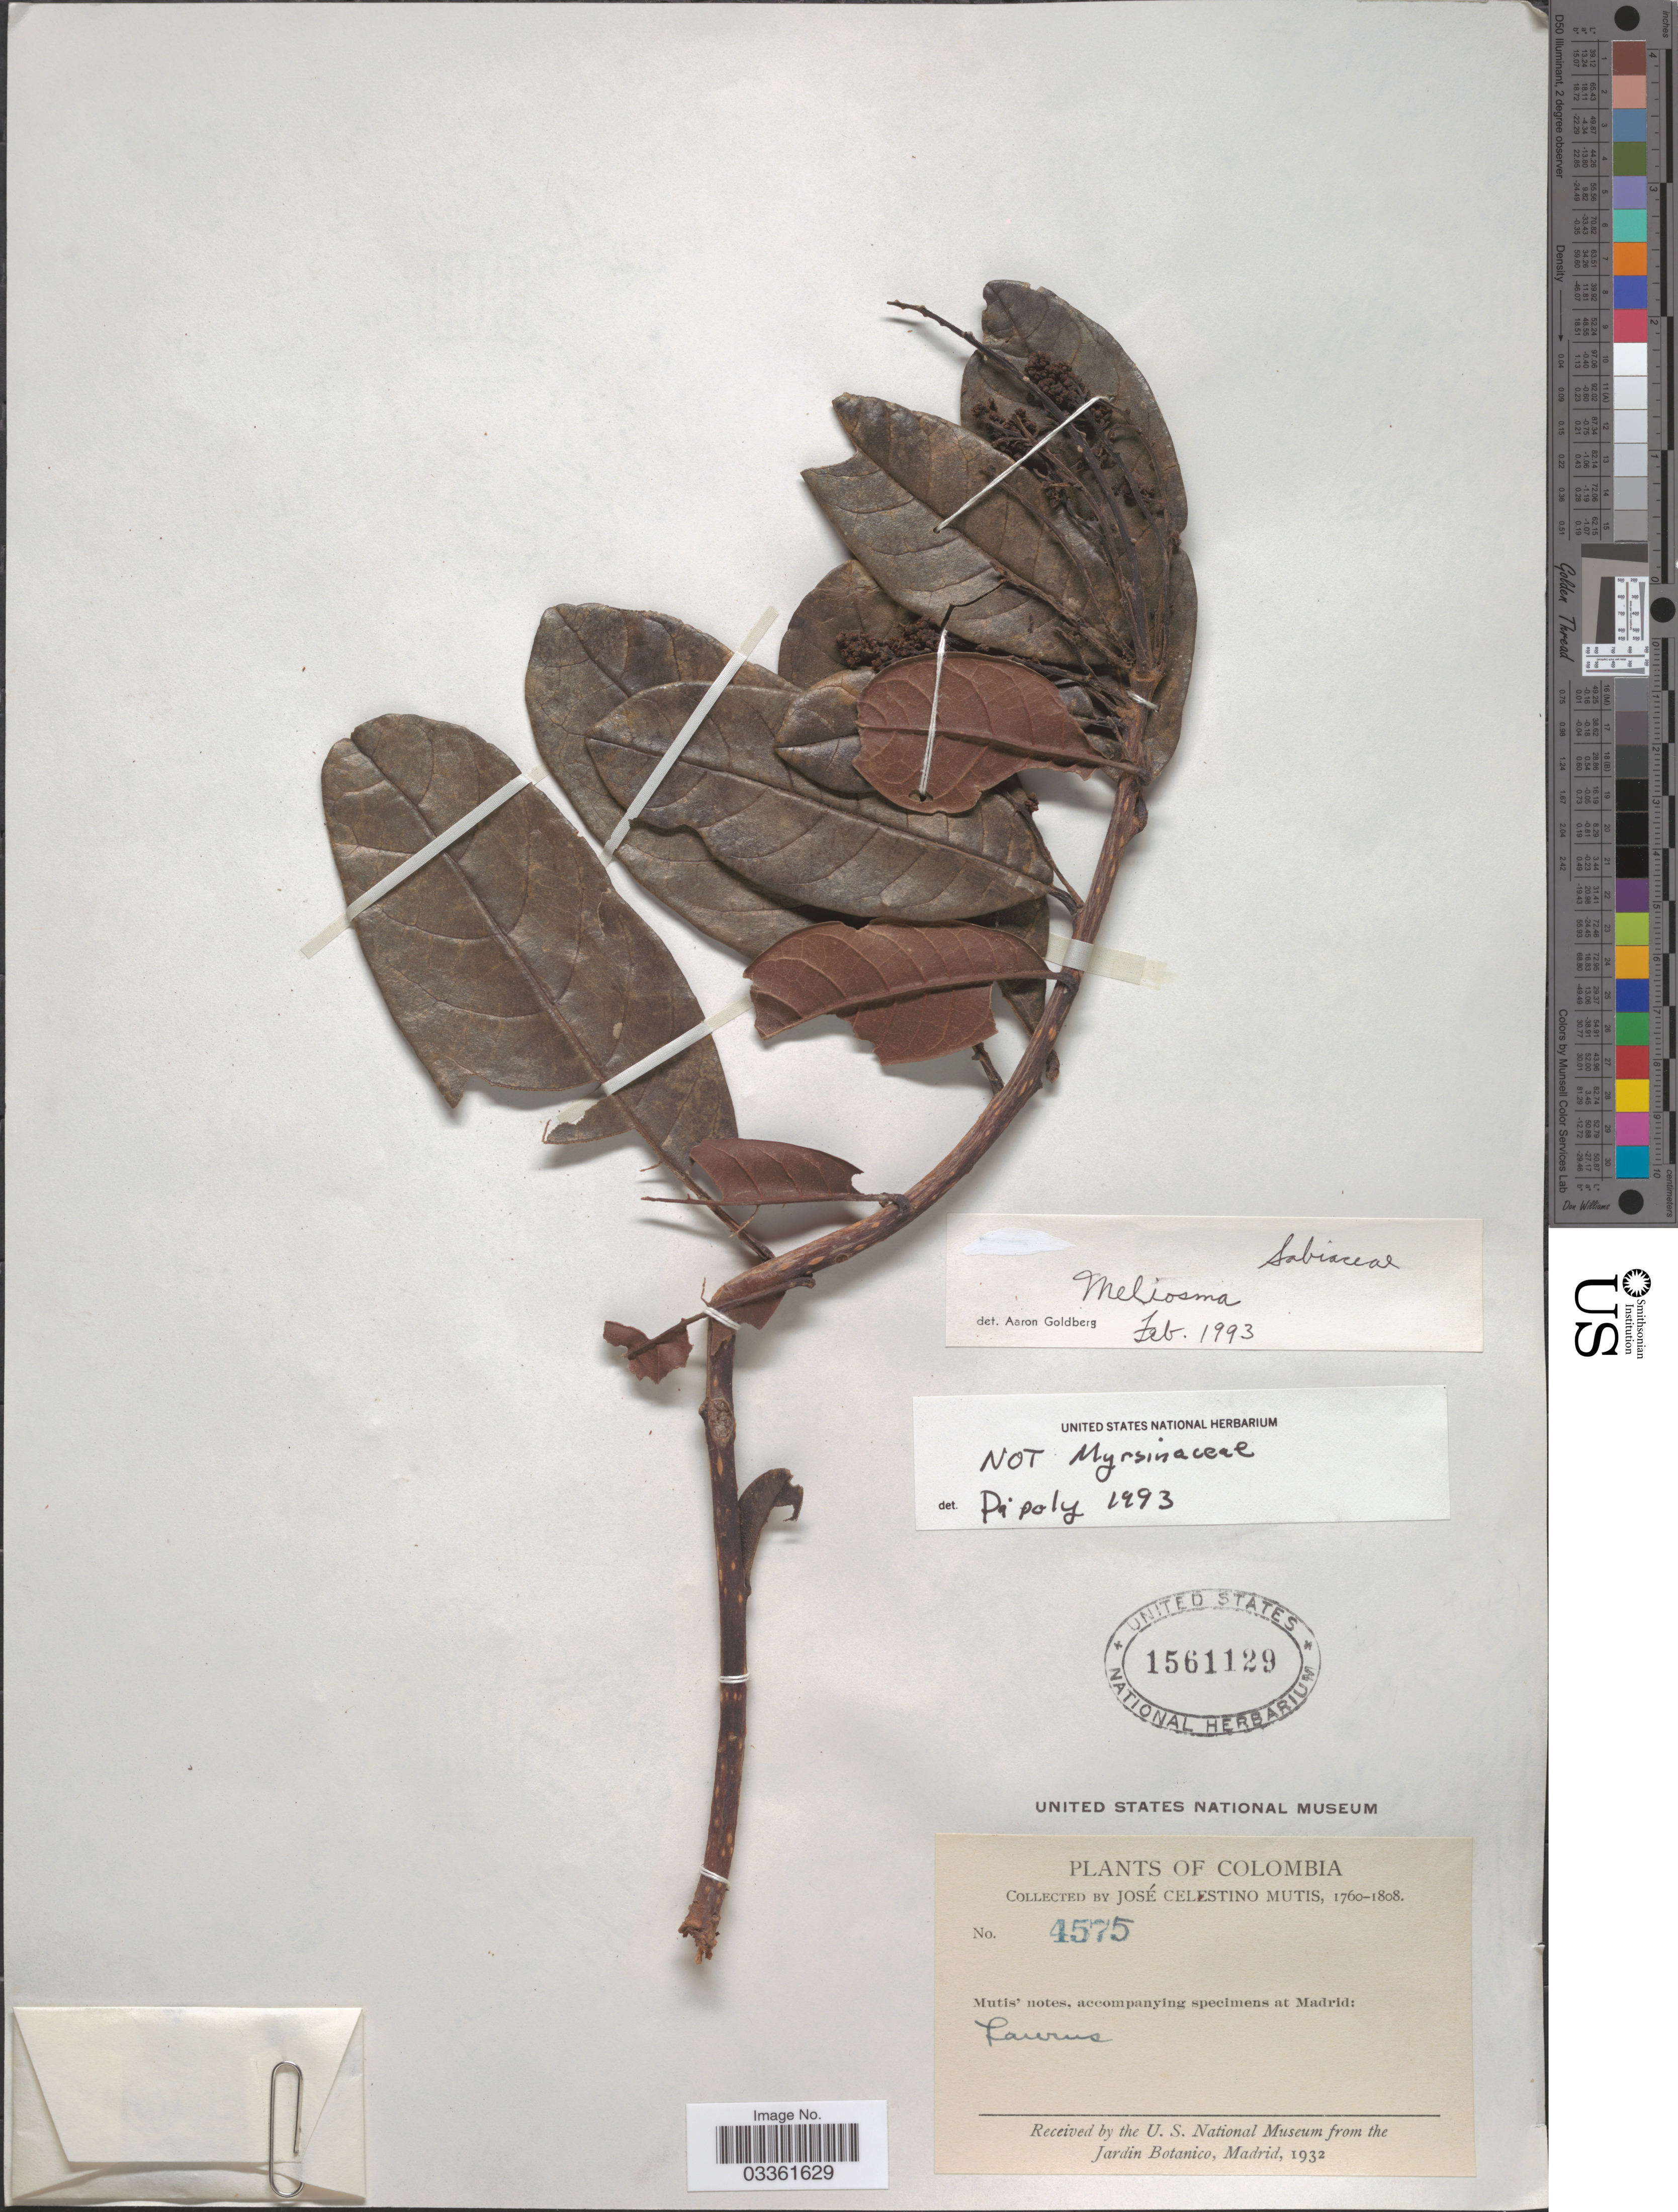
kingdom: Plantae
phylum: Tracheophyta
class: Magnoliopsida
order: Proteales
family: Sabiaceae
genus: Meliosma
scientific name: Meliosma meridensis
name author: Lasser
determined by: Ávila, F. A.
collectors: J. C. B. Mutis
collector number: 4575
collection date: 1760/1808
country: Colombia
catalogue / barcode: US 1561129